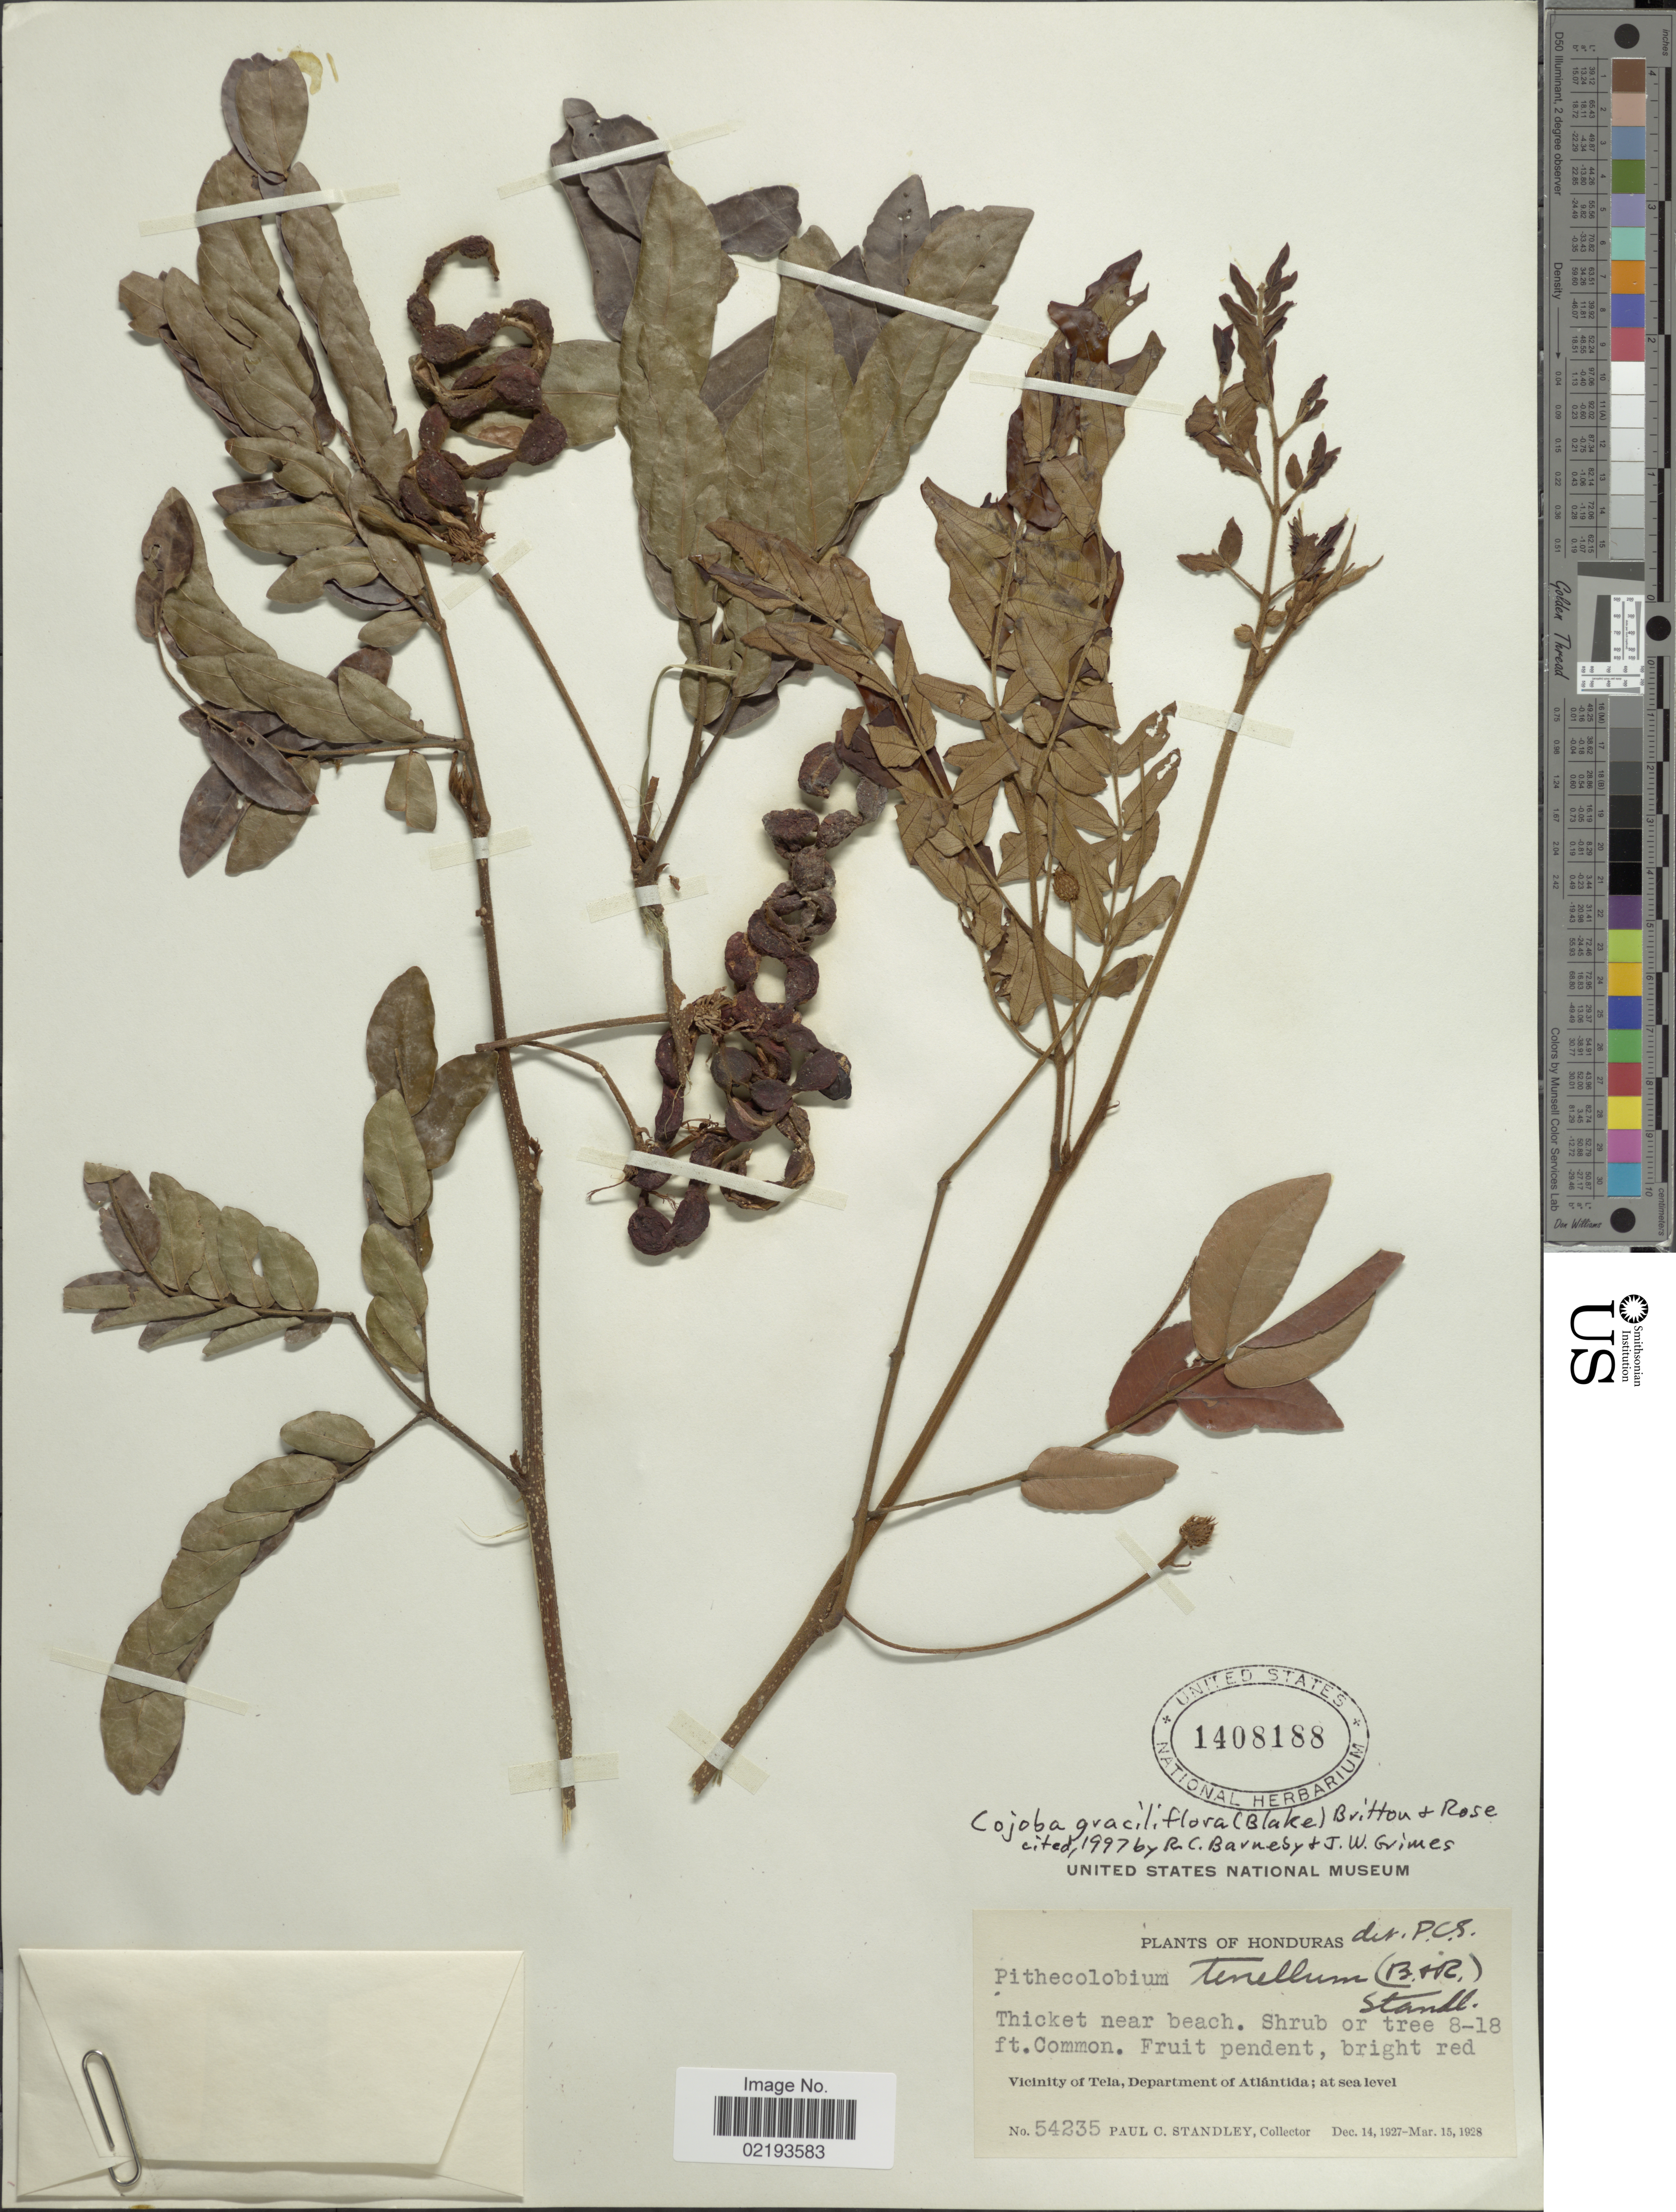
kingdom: Plantae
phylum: Tracheophyta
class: Magnoliopsida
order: Fabales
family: Fabaceae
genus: Cojoba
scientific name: Cojoba graciliflora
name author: (S.F. Blake) Britton & Rose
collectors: P. C. Standley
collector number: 54235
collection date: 1927-12-14/1928-03-15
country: Honduras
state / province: Atlántida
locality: Thicket near beach, Viciniy of Tela, Department of Atlántida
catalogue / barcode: US 1408188